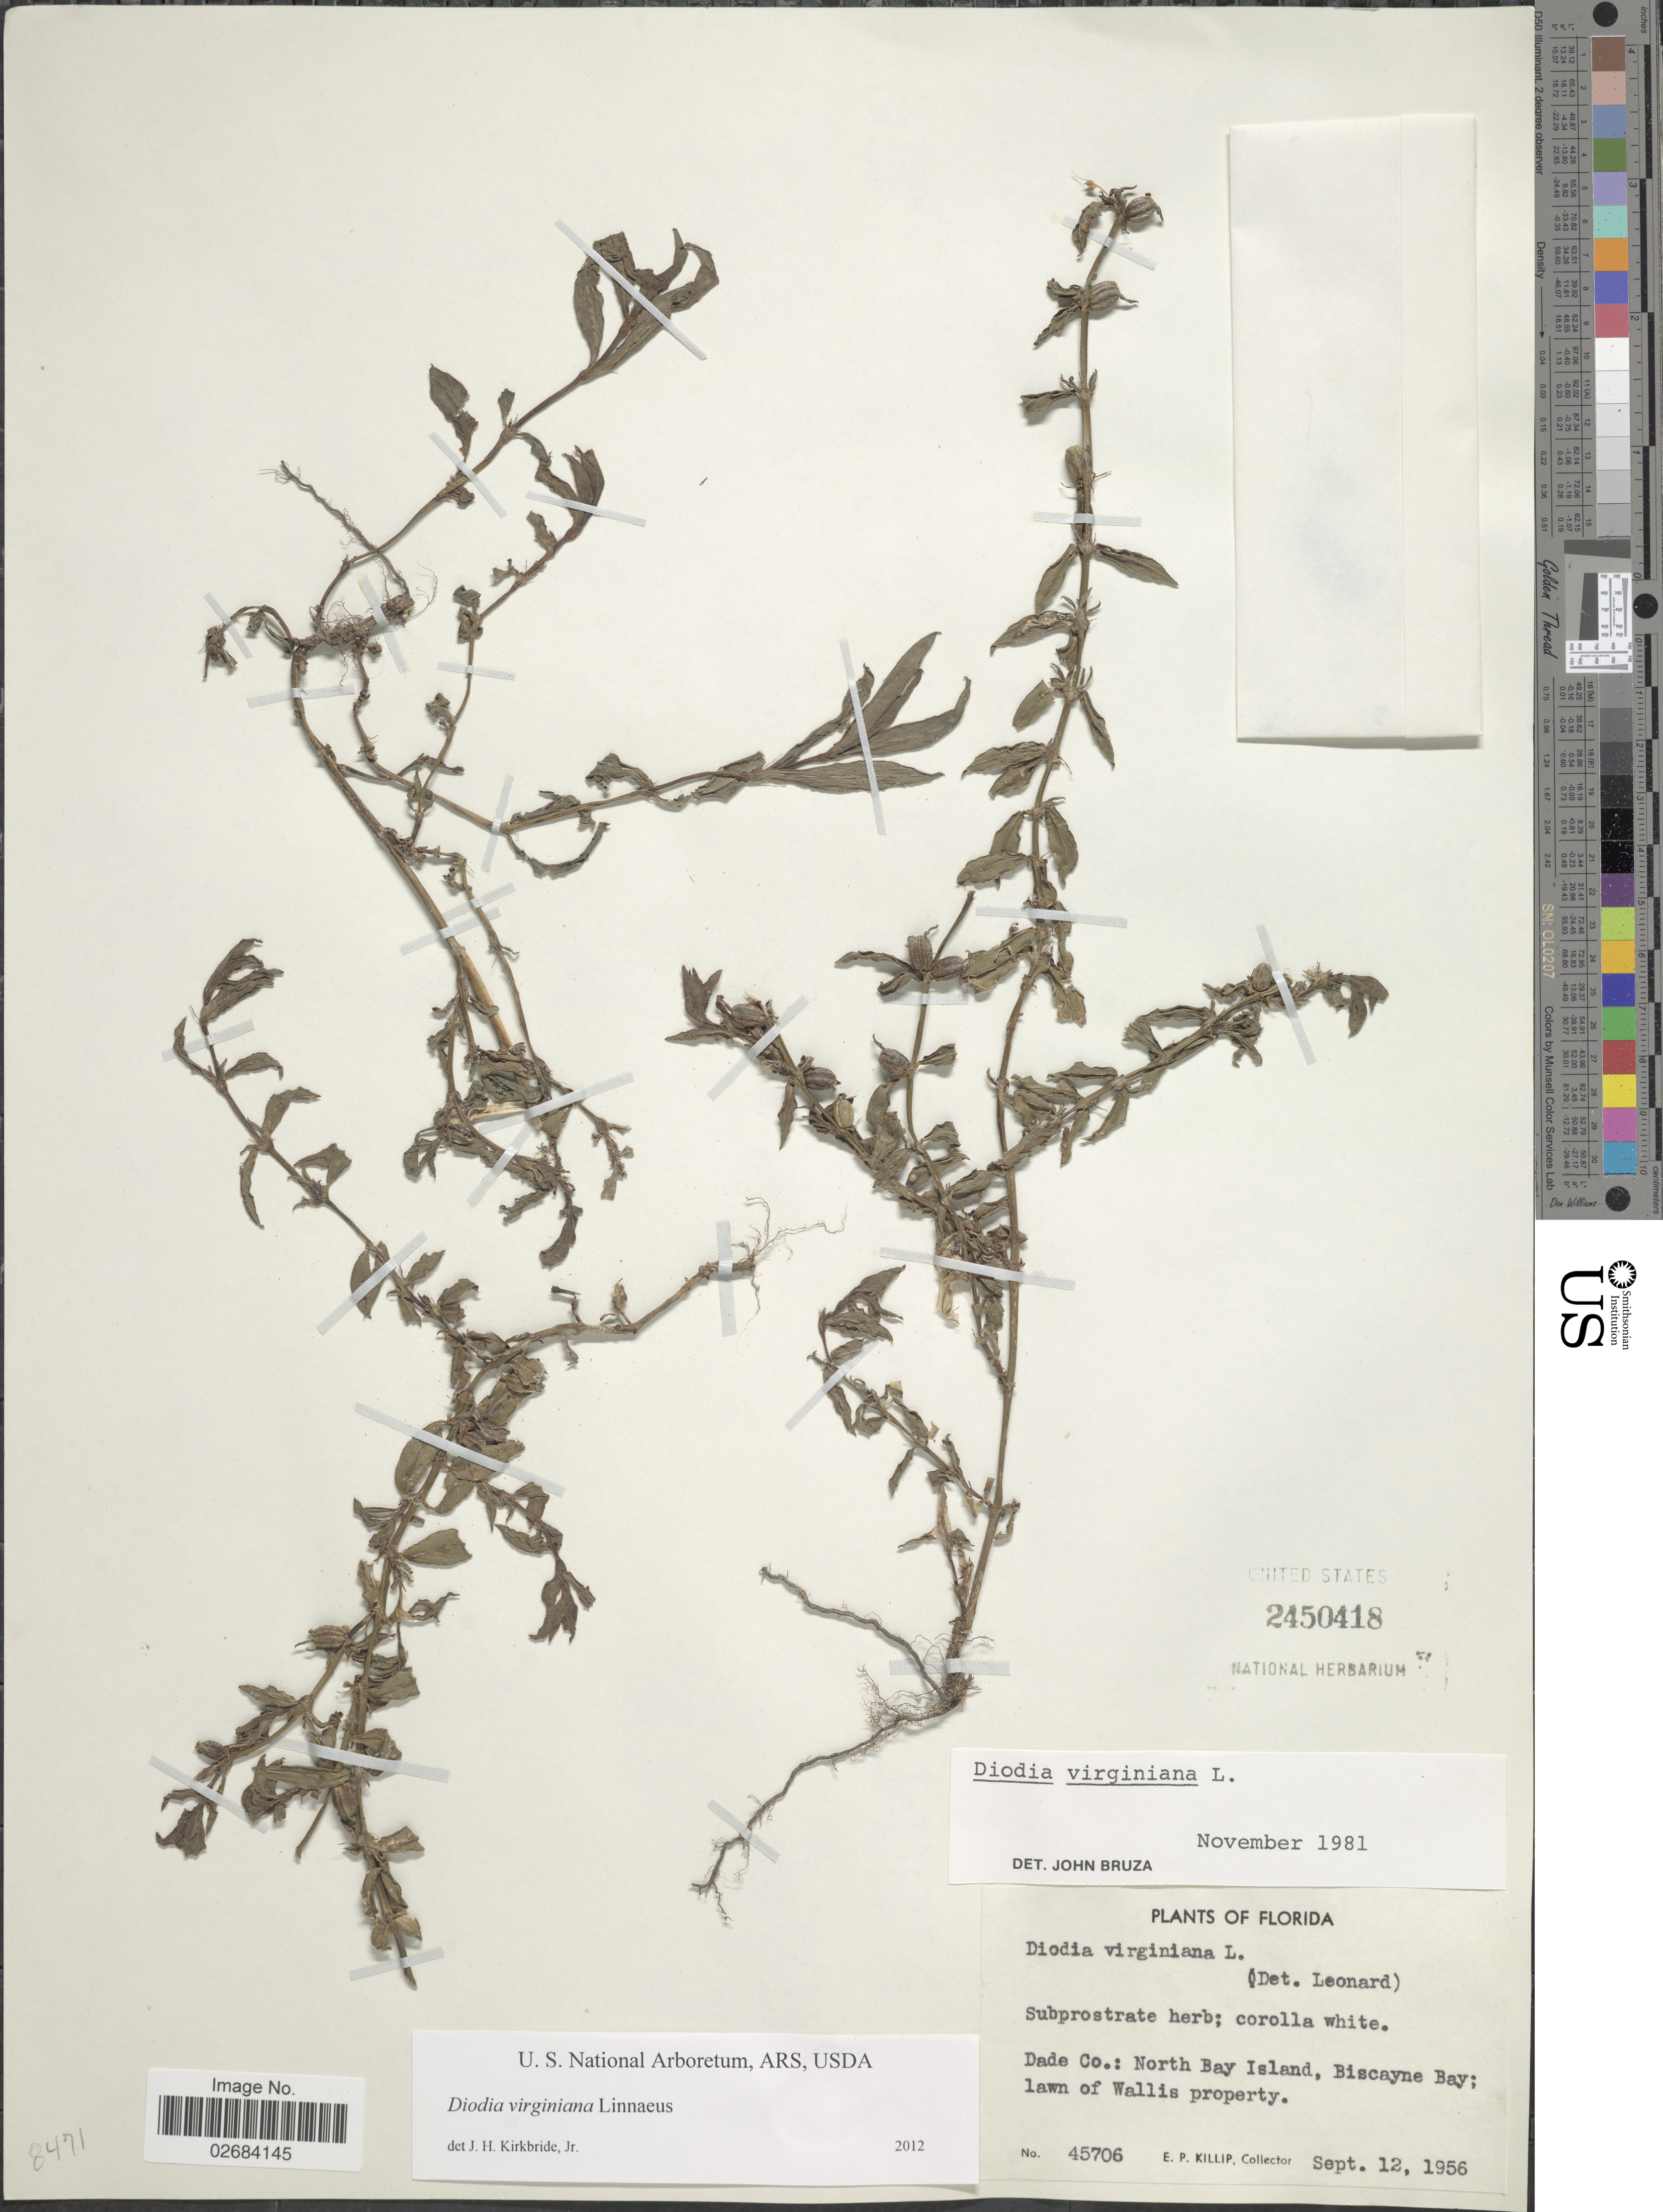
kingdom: Plantae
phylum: Tracheophyta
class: Magnoliopsida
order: Gentianales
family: Rubiaceae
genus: Diodia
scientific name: Diodia virginiana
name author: L.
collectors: E. P. Killip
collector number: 45706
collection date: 1956-09-12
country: United States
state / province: Florida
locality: Dade Co.: North Bay Island, Biscayne Bay; lawn of Wallis property.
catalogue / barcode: US 2450418